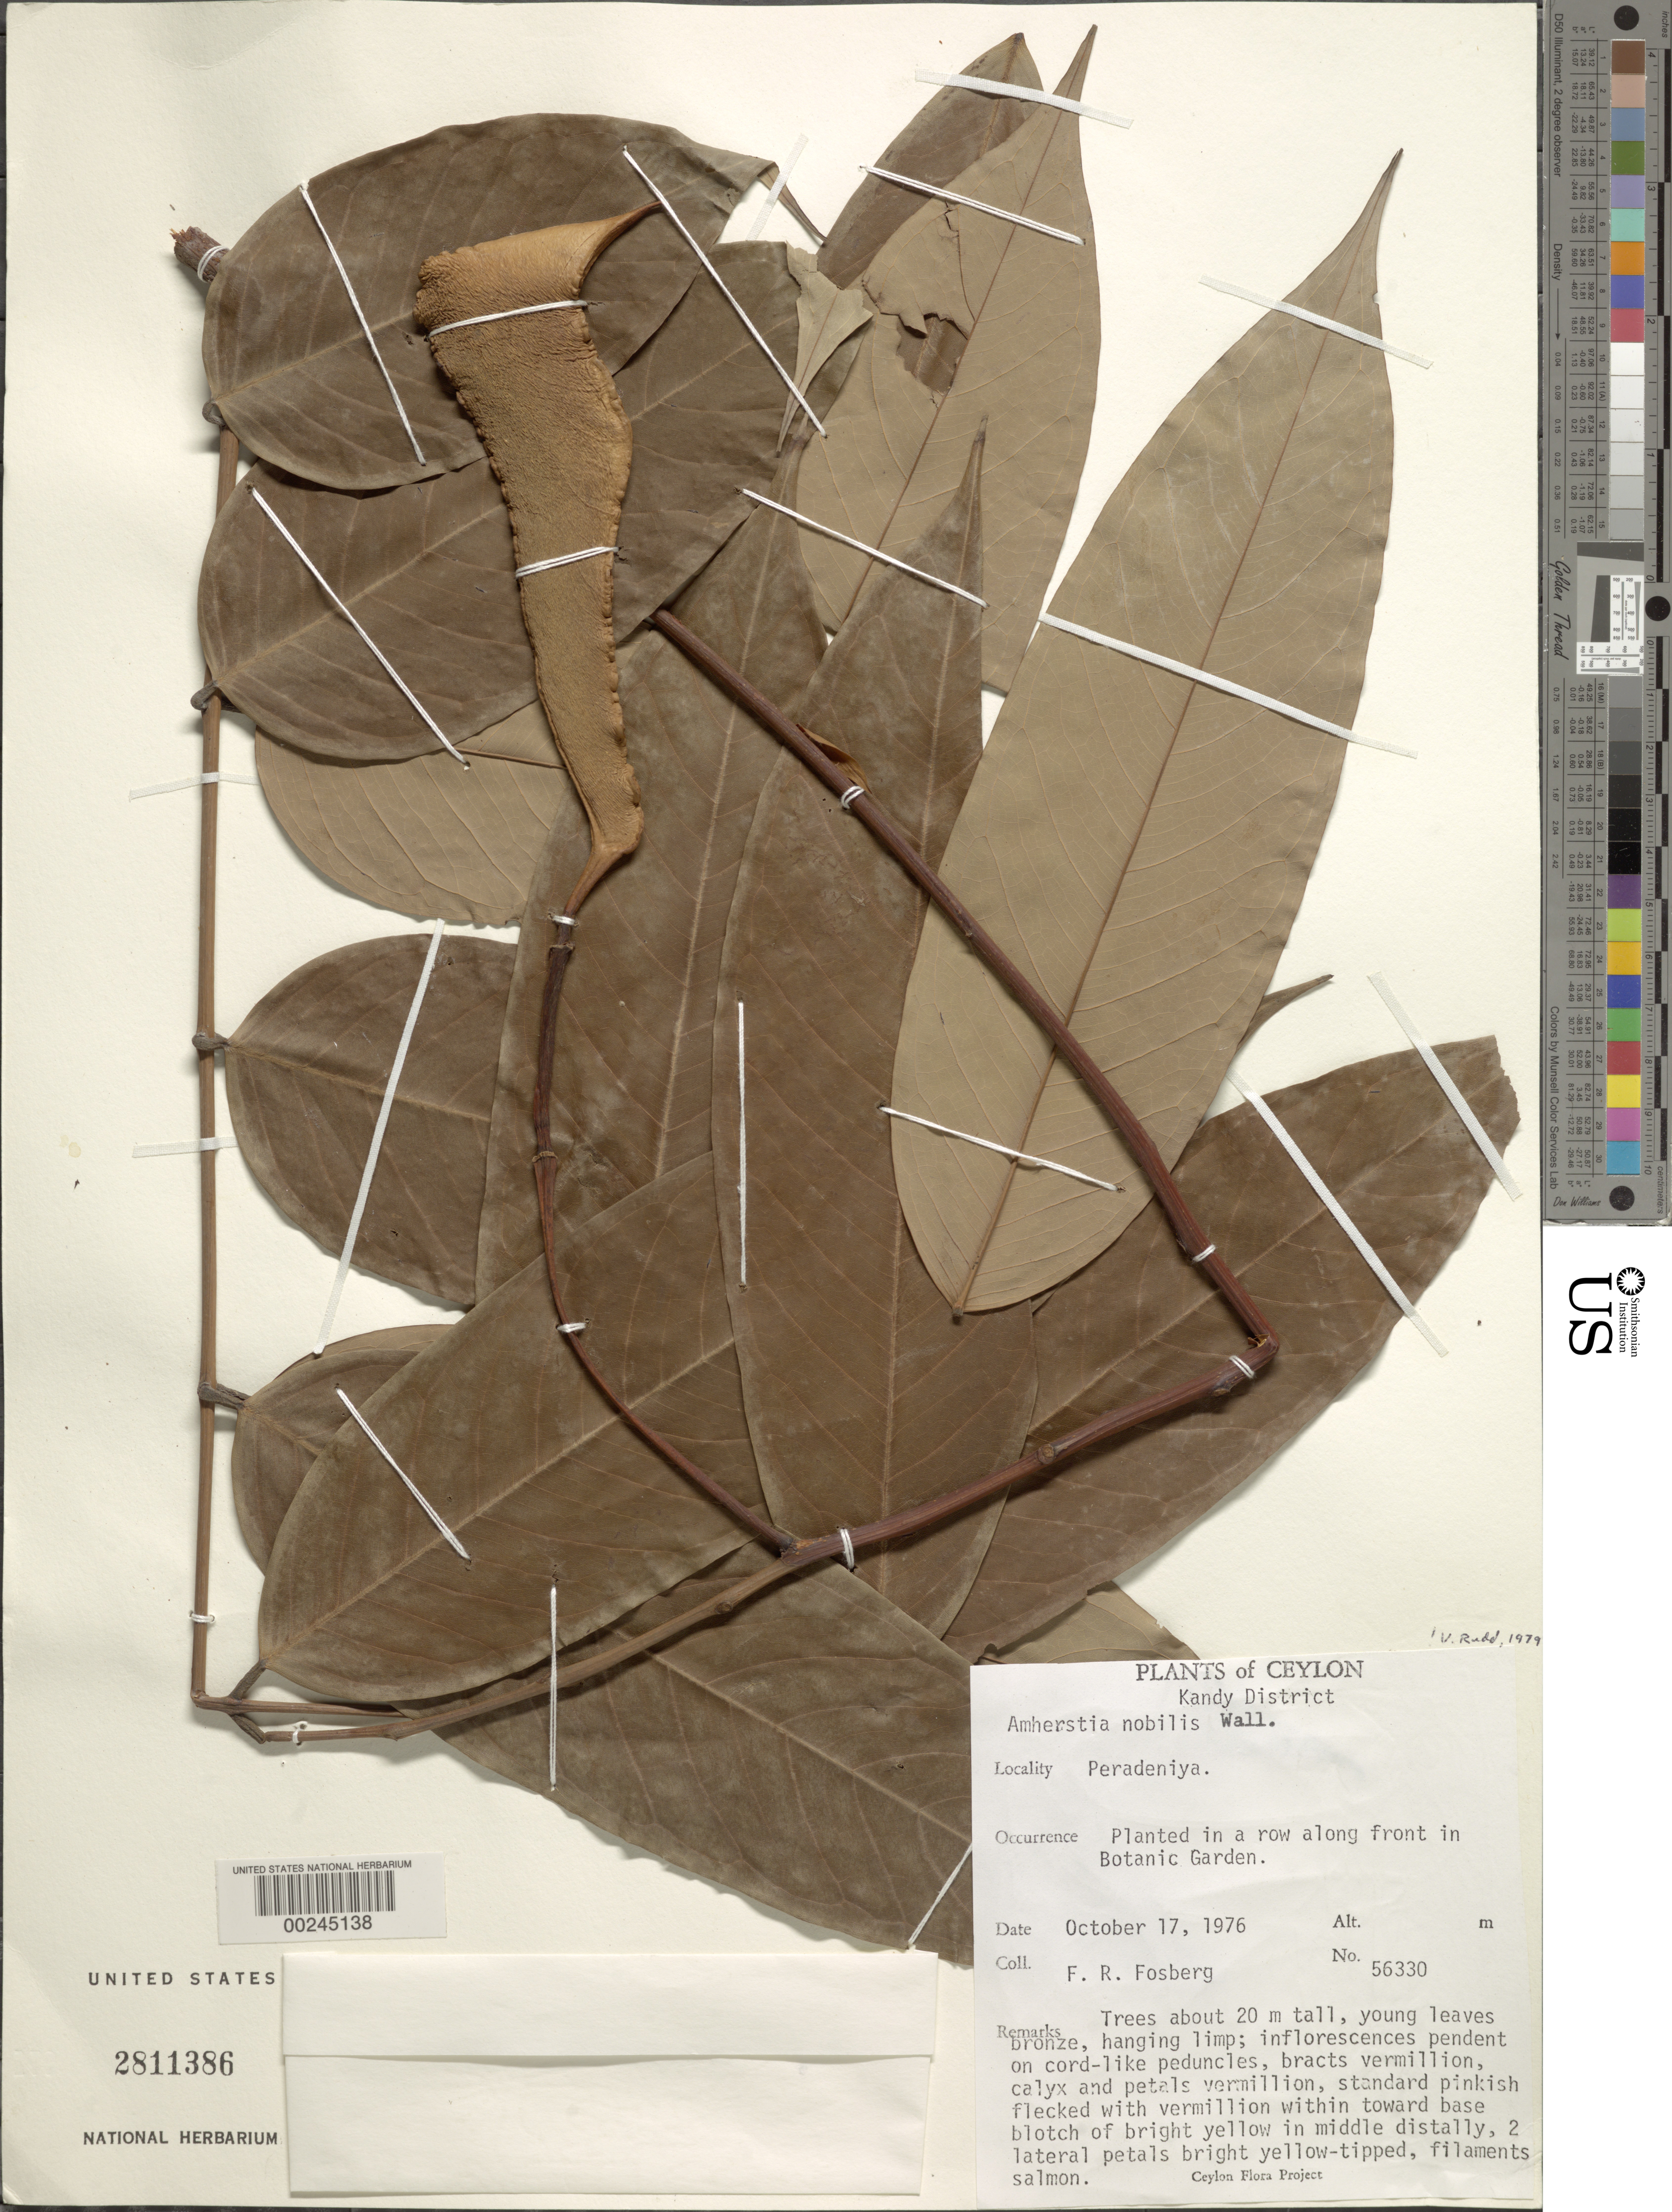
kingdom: Plantae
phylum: Tracheophyta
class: Magnoliopsida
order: Fabales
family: Fabaceae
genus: Amherstia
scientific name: Amherstia nobilis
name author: (Oliv.) Kuntze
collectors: F. R. Fosberg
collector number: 56330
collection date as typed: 17 Oct 1976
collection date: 1976-10-17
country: Sri Lanka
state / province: Central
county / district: Kandy Dist.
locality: In a row along front in botanic garden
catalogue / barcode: US 2811386